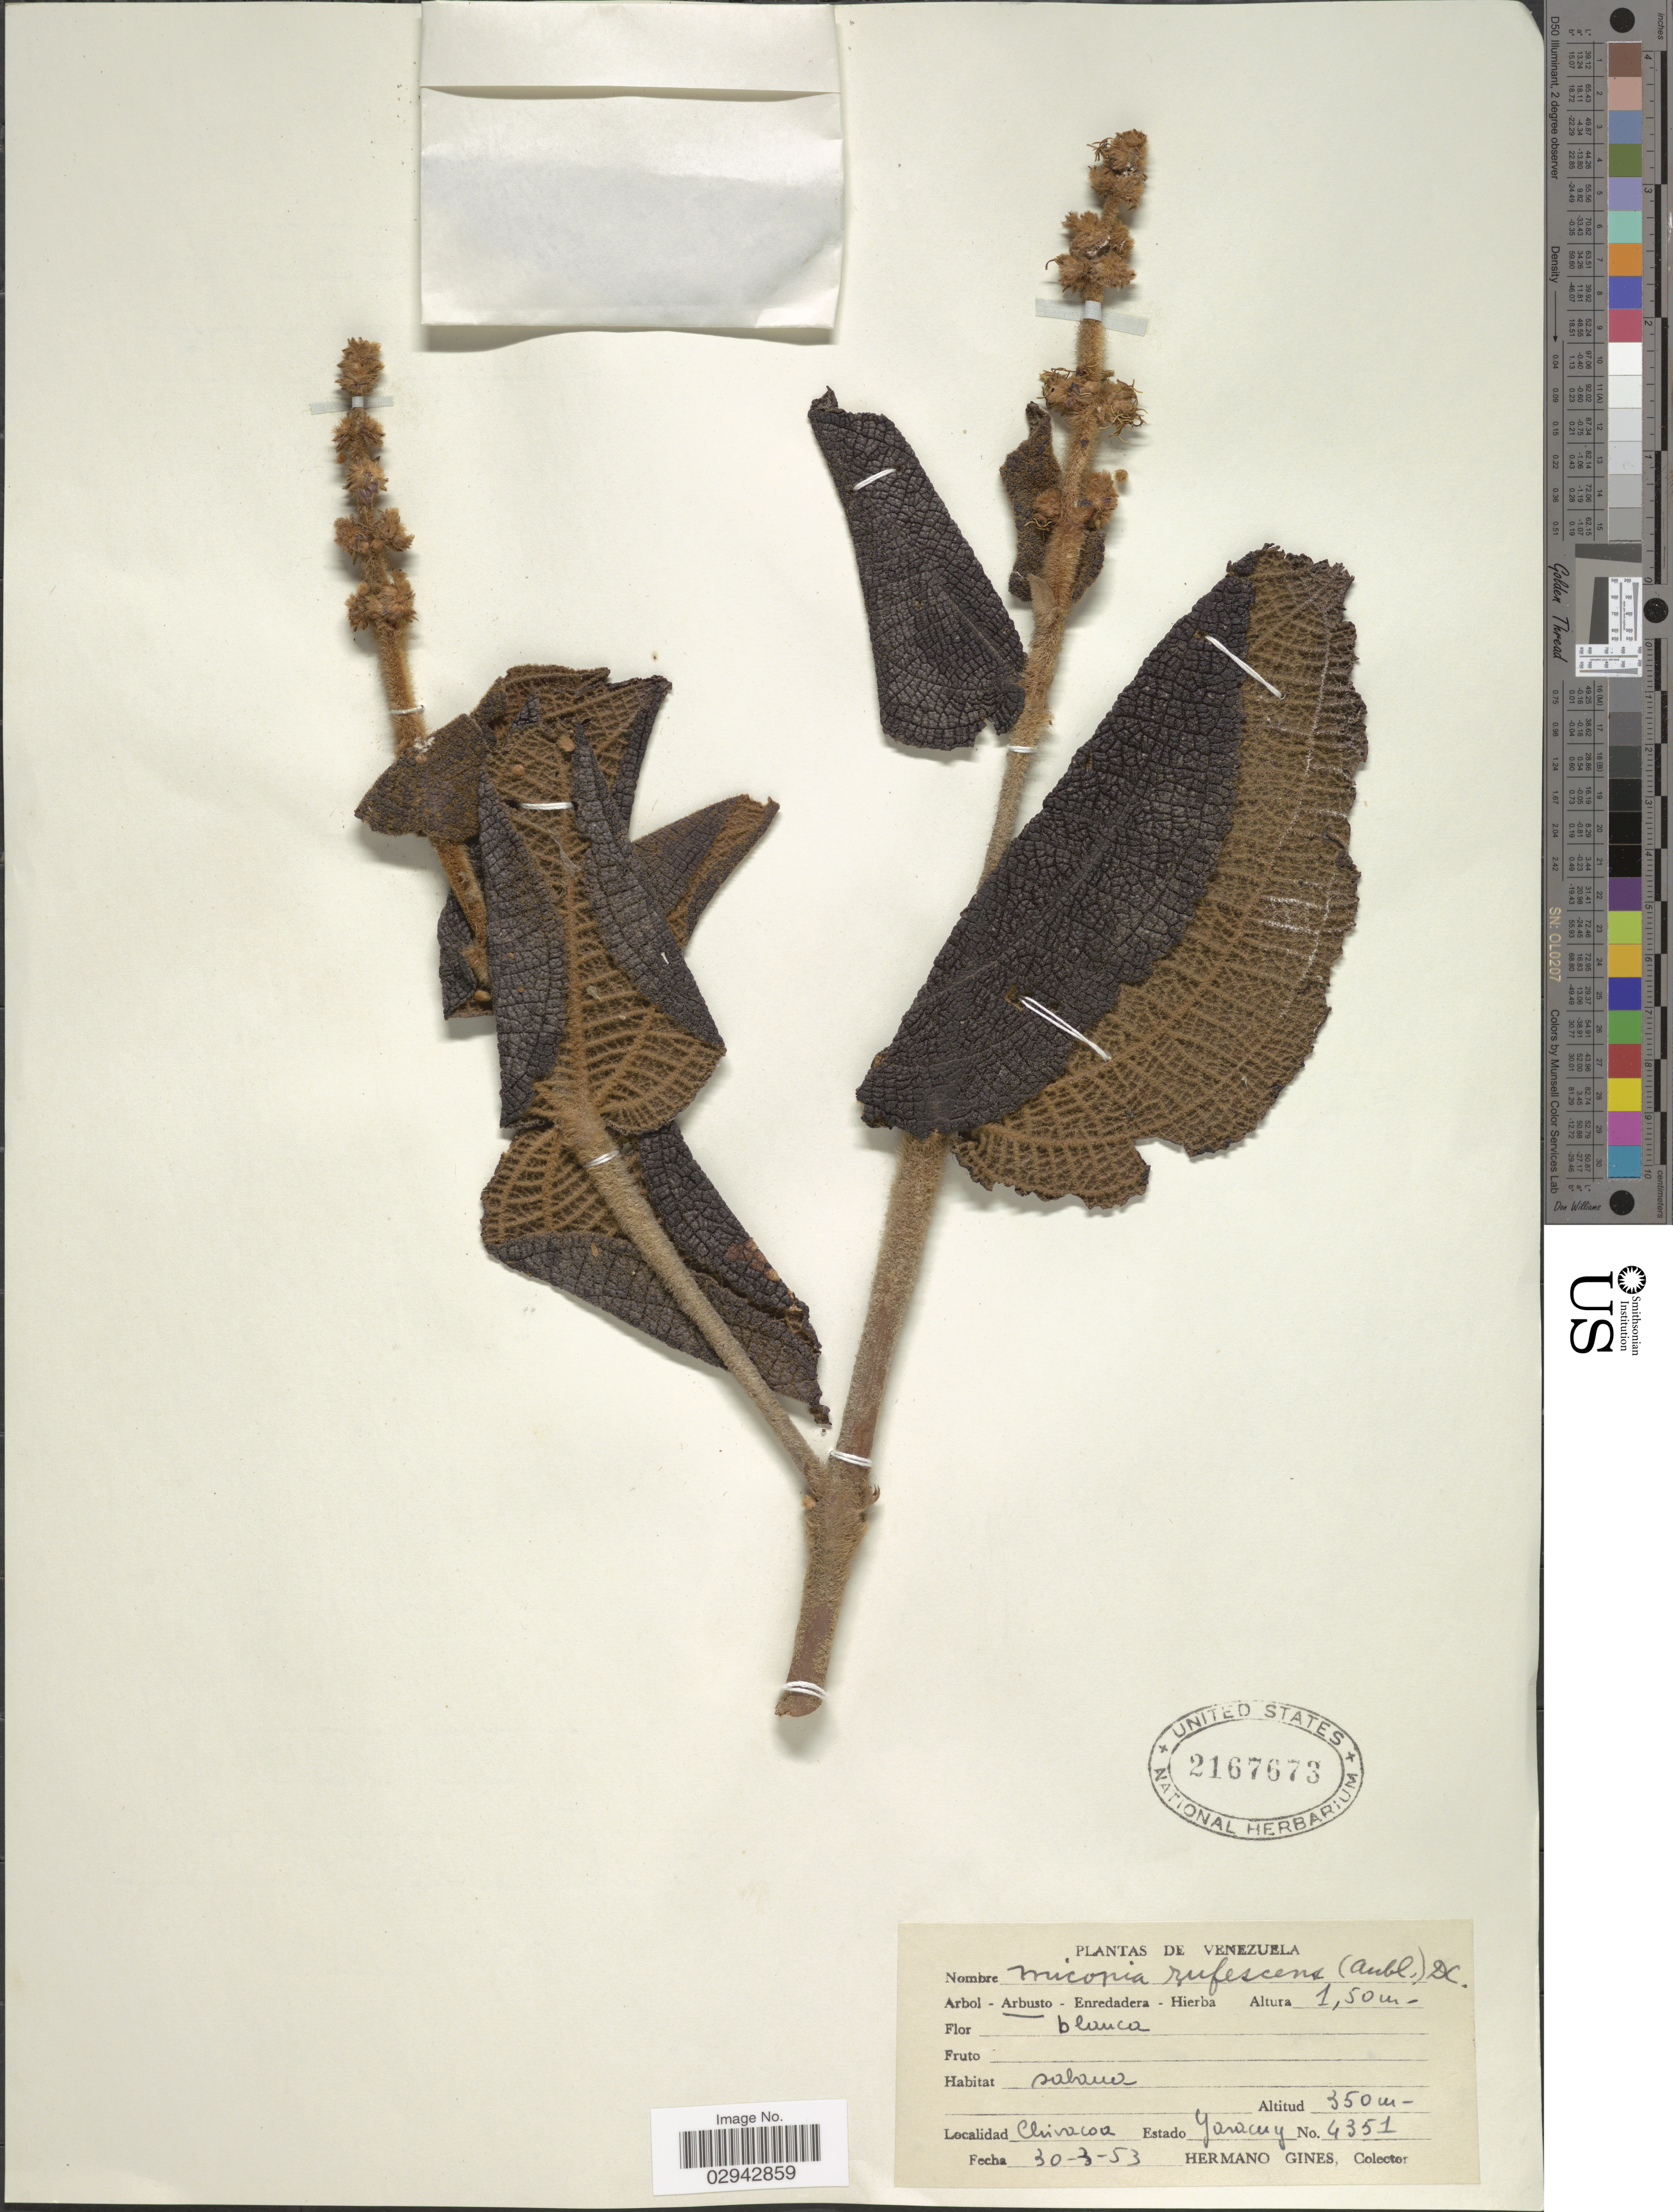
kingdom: Plantae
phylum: Tracheophyta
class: Magnoliopsida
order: Myrtales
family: Melastomataceae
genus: Miconia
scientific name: Miconia rufescens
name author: (Aubl.) DC.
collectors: Bro. Gines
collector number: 4351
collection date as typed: Transcribed d/m/y: 30/3/53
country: Venezuela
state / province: Yaracuy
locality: Chivacoa.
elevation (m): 350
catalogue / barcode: US 2167673